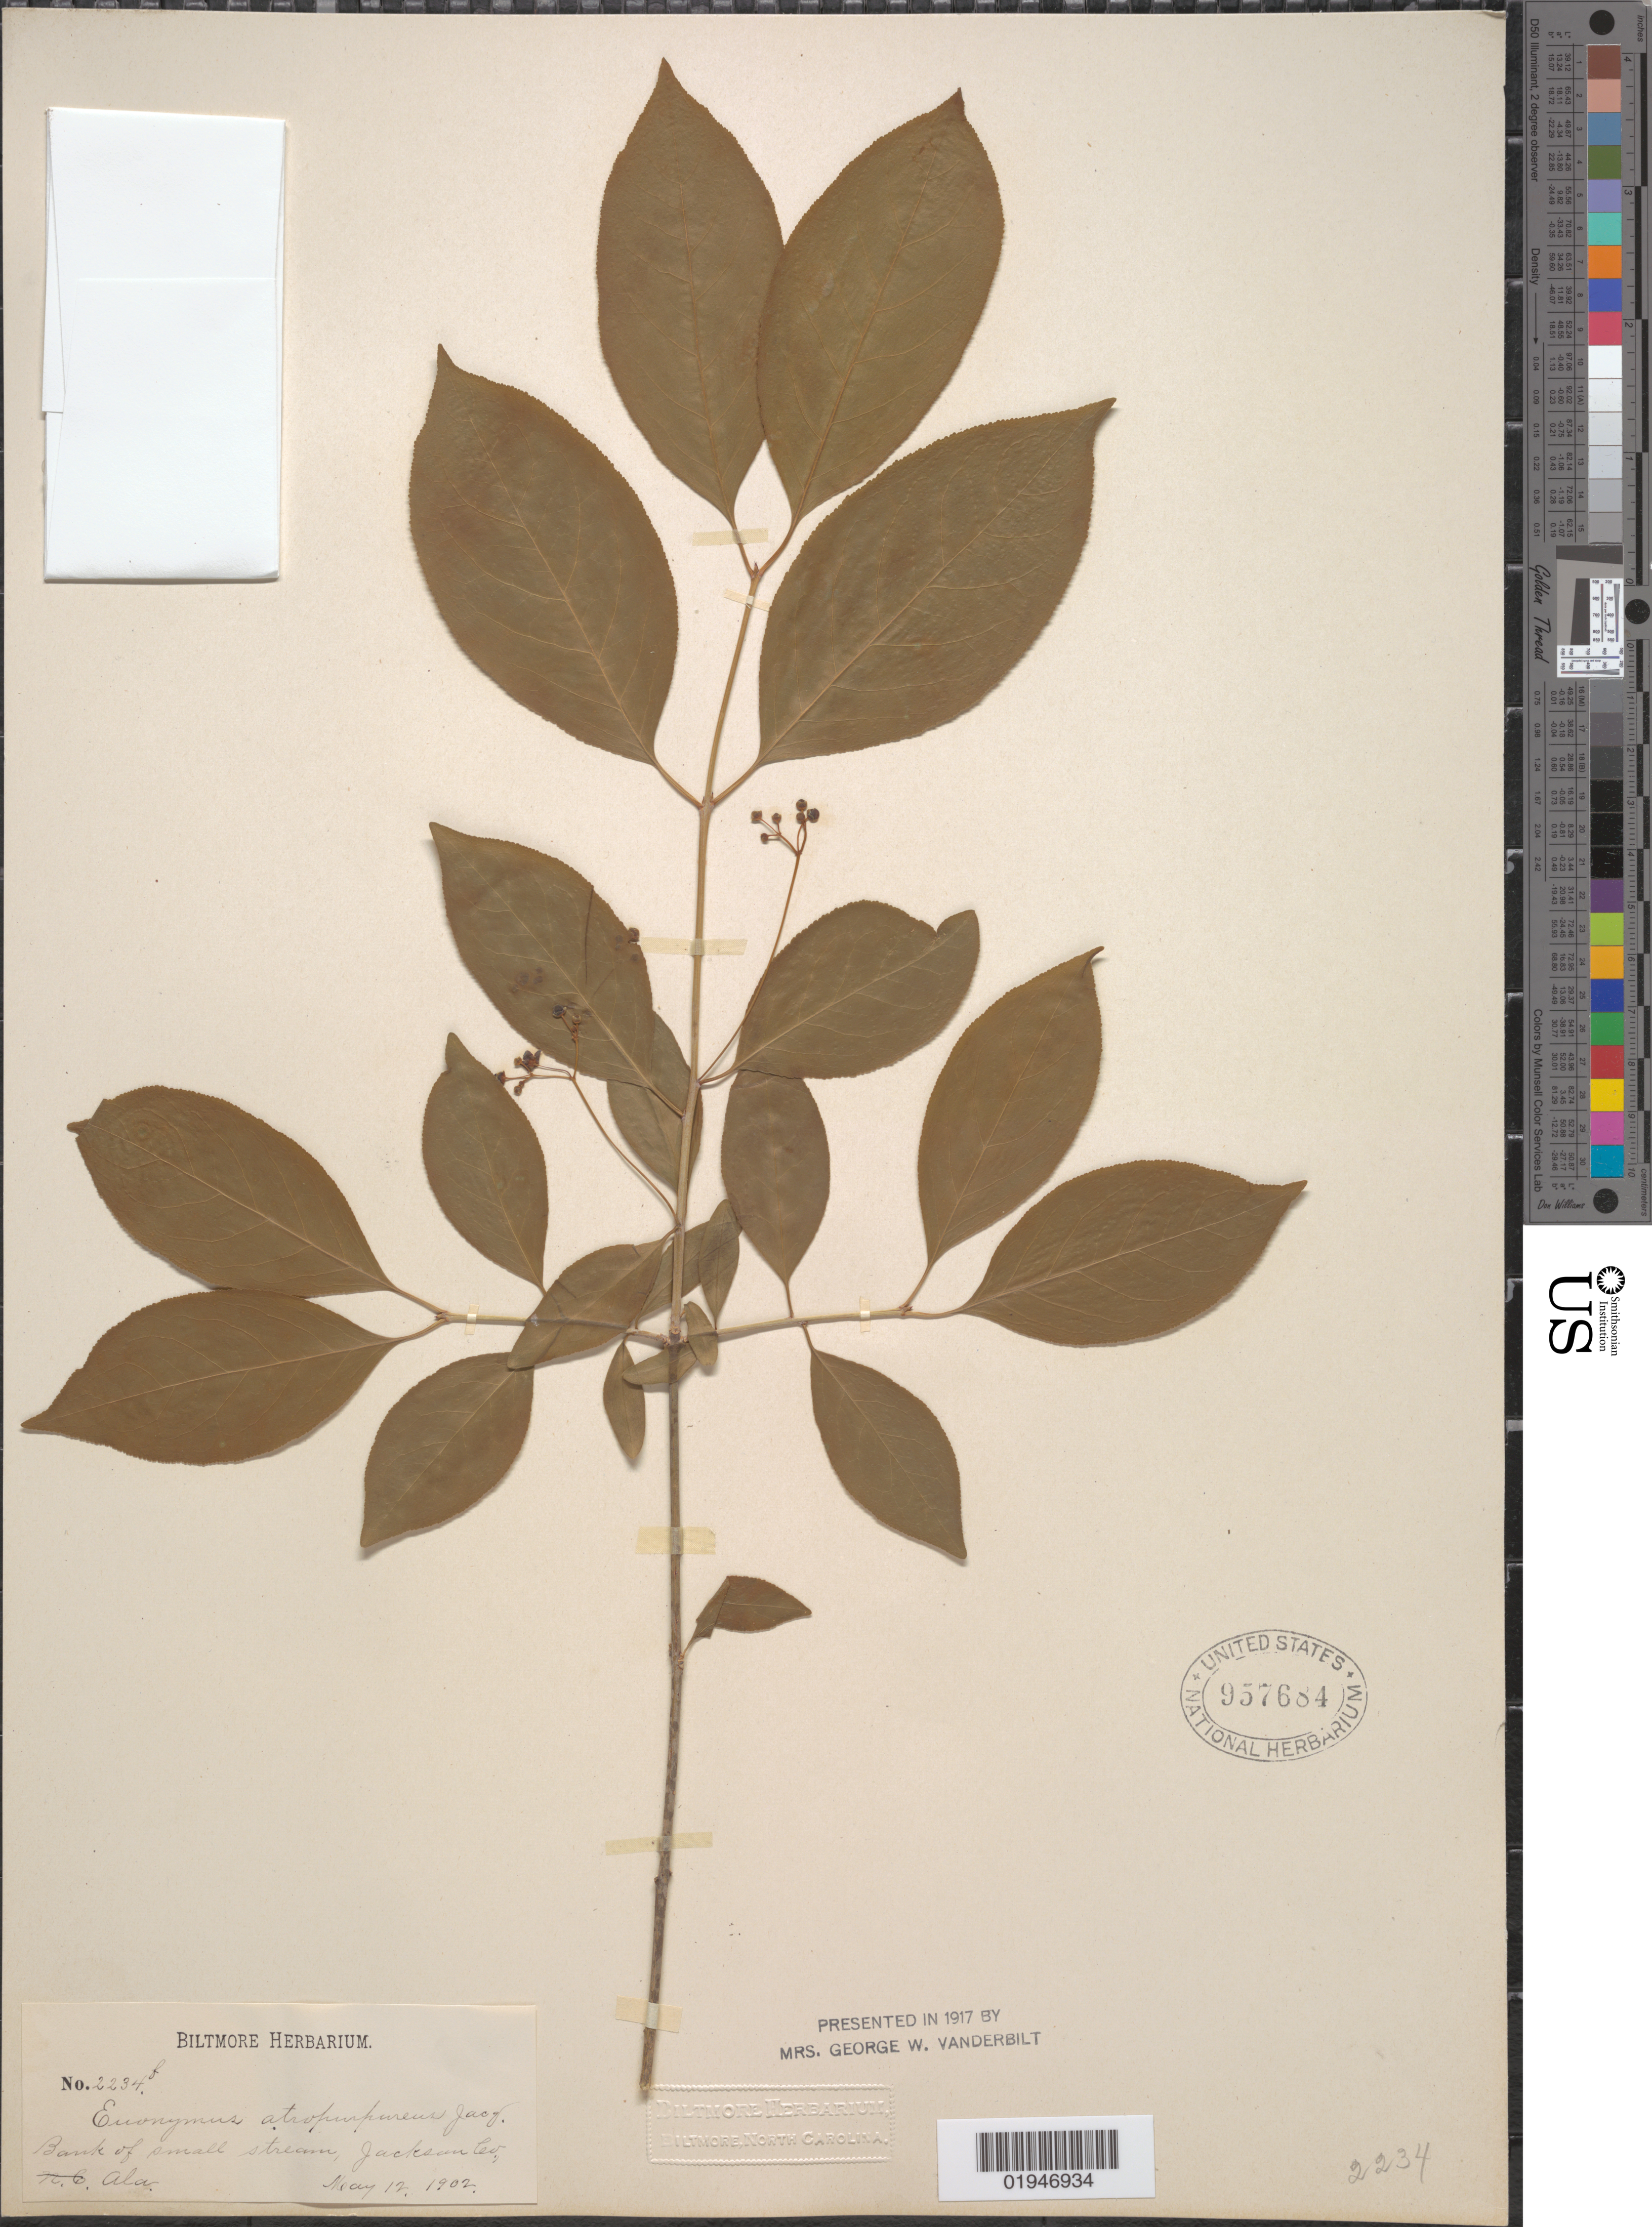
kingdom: Plantae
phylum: Tracheophyta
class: Magnoliopsida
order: Celastrales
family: Celastraceae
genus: Euonymus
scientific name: Euonymus atropurpureus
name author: Jacq.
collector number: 2234f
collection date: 1902-05-12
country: United States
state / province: Alabama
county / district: Jackson County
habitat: Bank of small stream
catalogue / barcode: US 957684